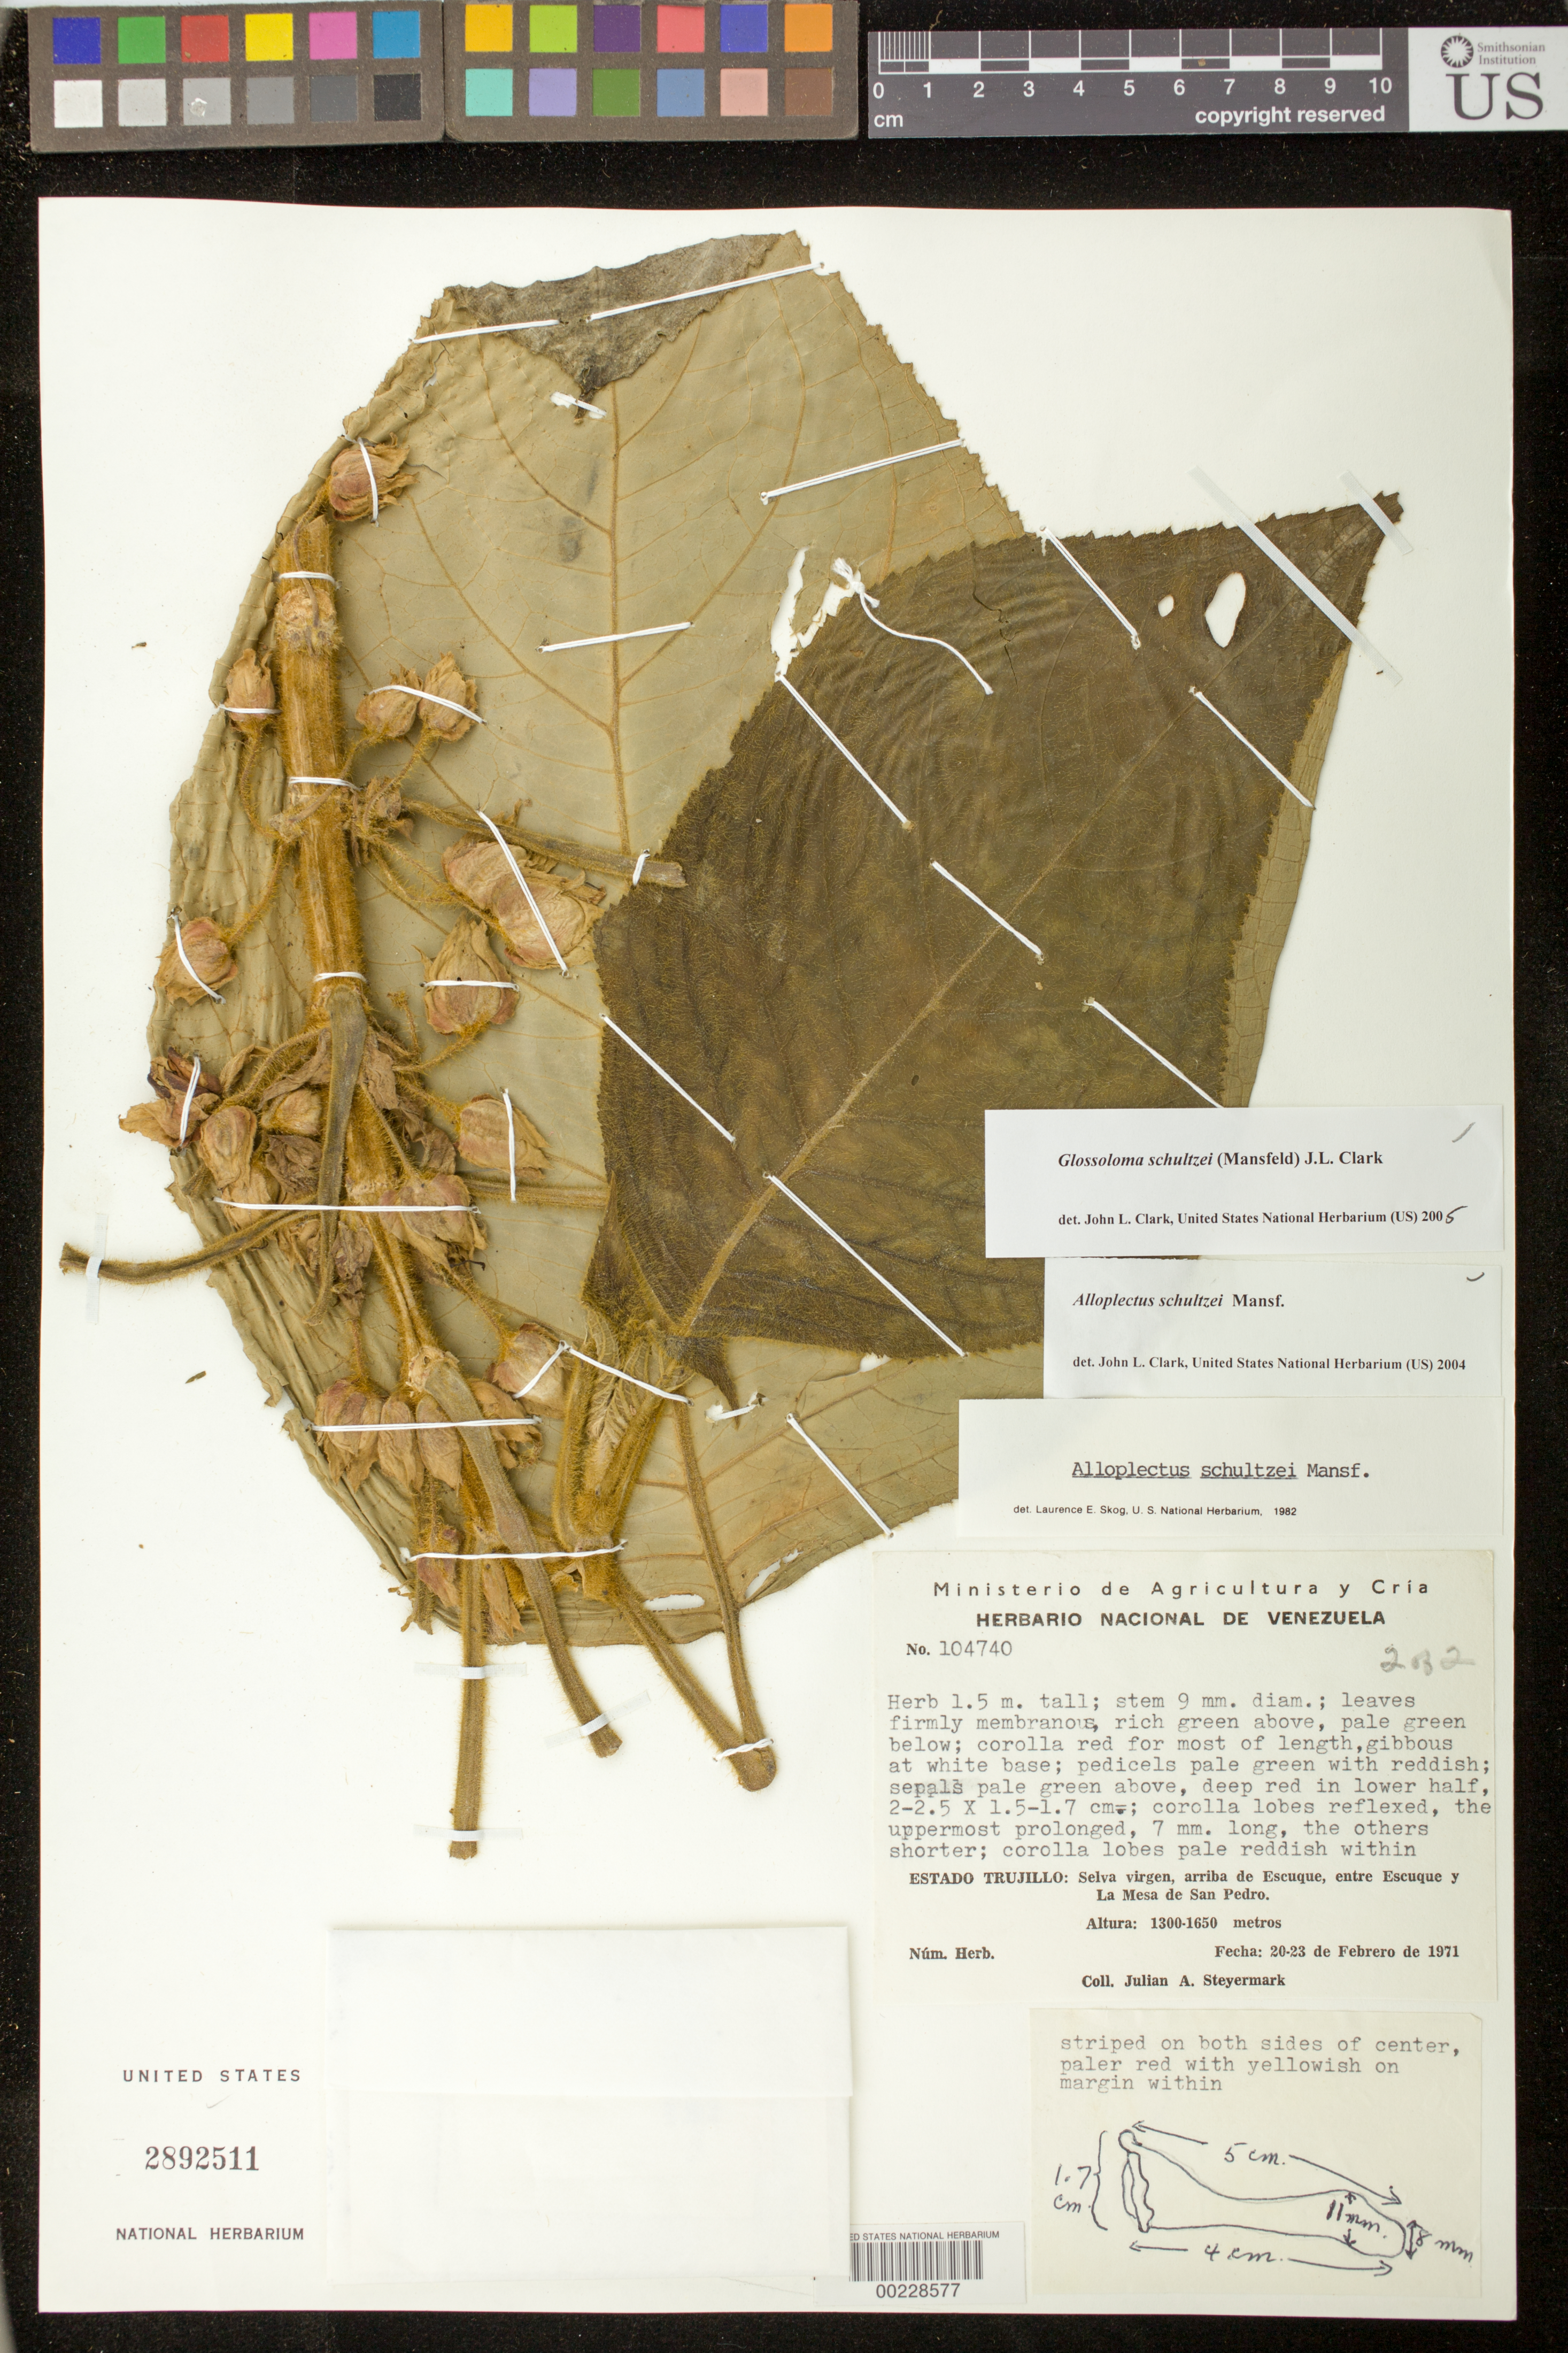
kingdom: Plantae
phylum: Tracheophyta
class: Magnoliopsida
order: Lamiales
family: Gesneriaceae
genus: Glossoloma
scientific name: Glossoloma schultzei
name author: (Mansf.) J.L. Clark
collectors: J. Steyermark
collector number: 104740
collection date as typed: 20-23 Feb 1971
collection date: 1971-02-20/1971-02-23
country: Venezuela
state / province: Trujillo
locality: Above Escuque, between Escuque and La Mesa de San Pedro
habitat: Virgin forest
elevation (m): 1300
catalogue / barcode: US 2892511